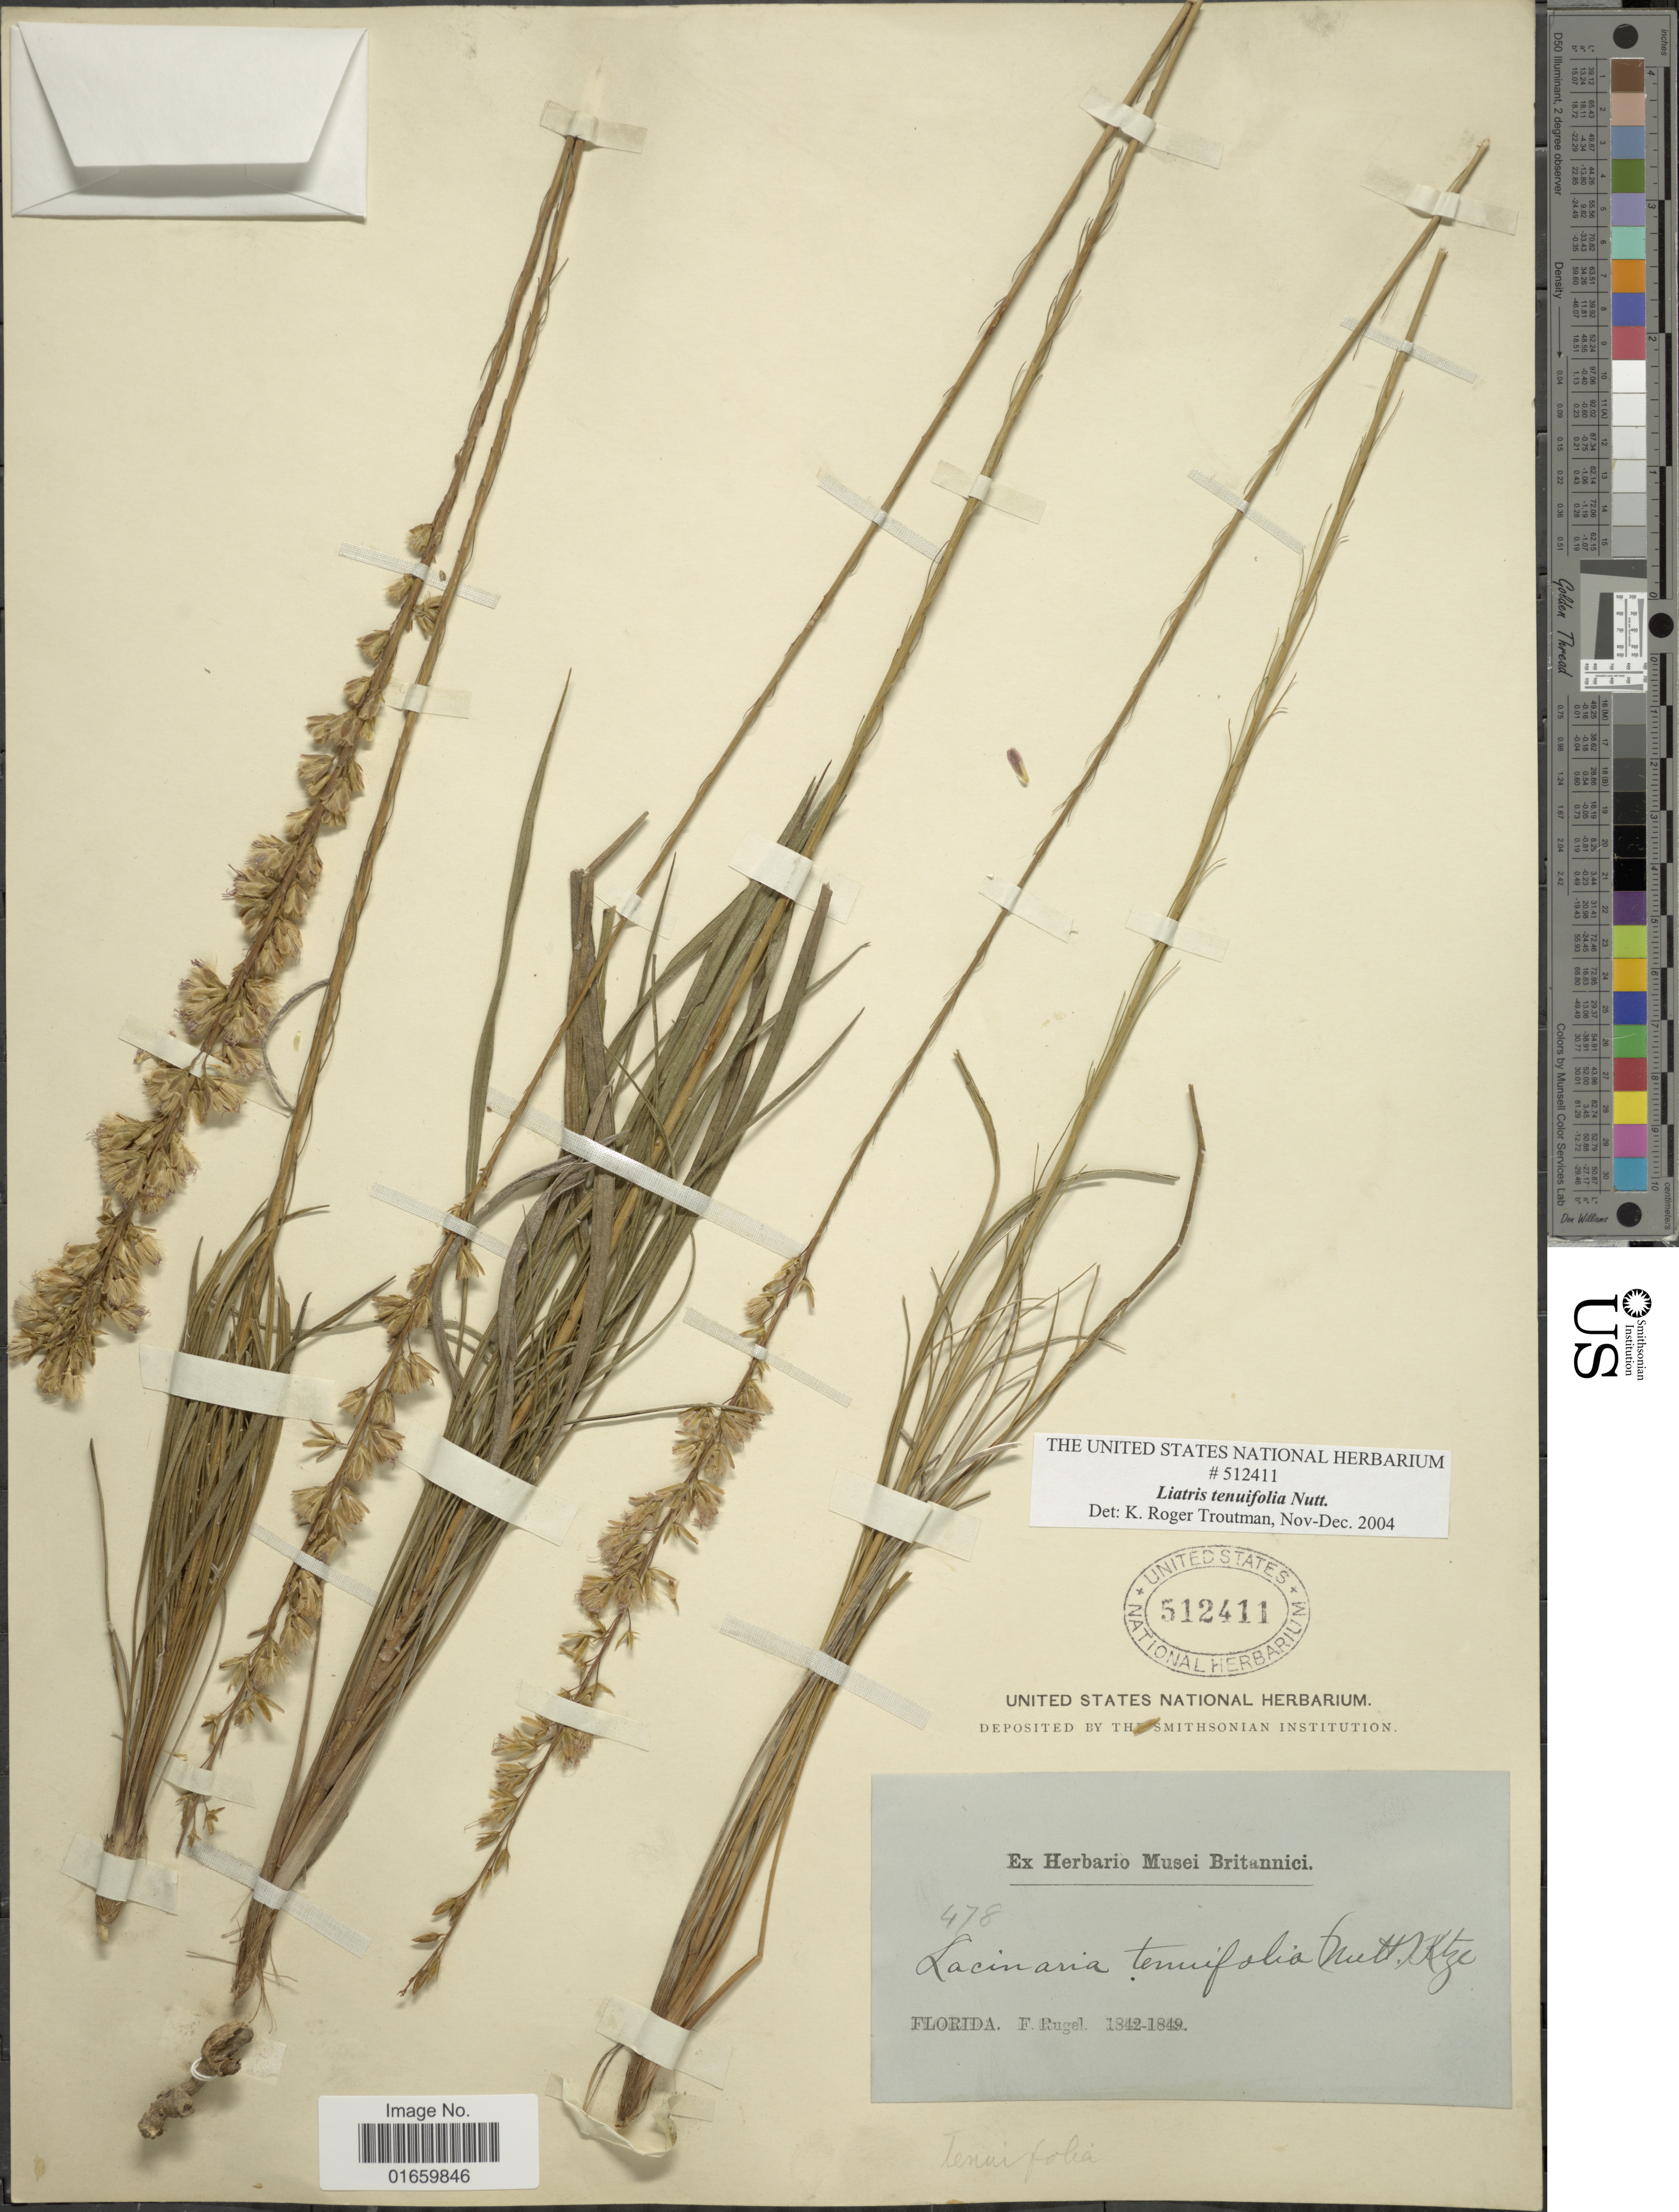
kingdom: Plantae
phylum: Tracheophyta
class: Magnoliopsida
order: Asterales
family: Asteraceae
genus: Liatris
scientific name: Liatris tenuifolia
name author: Nutt.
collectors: F. Rugel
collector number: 478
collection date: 1842/1849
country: United States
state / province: Florida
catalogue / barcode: US 512411